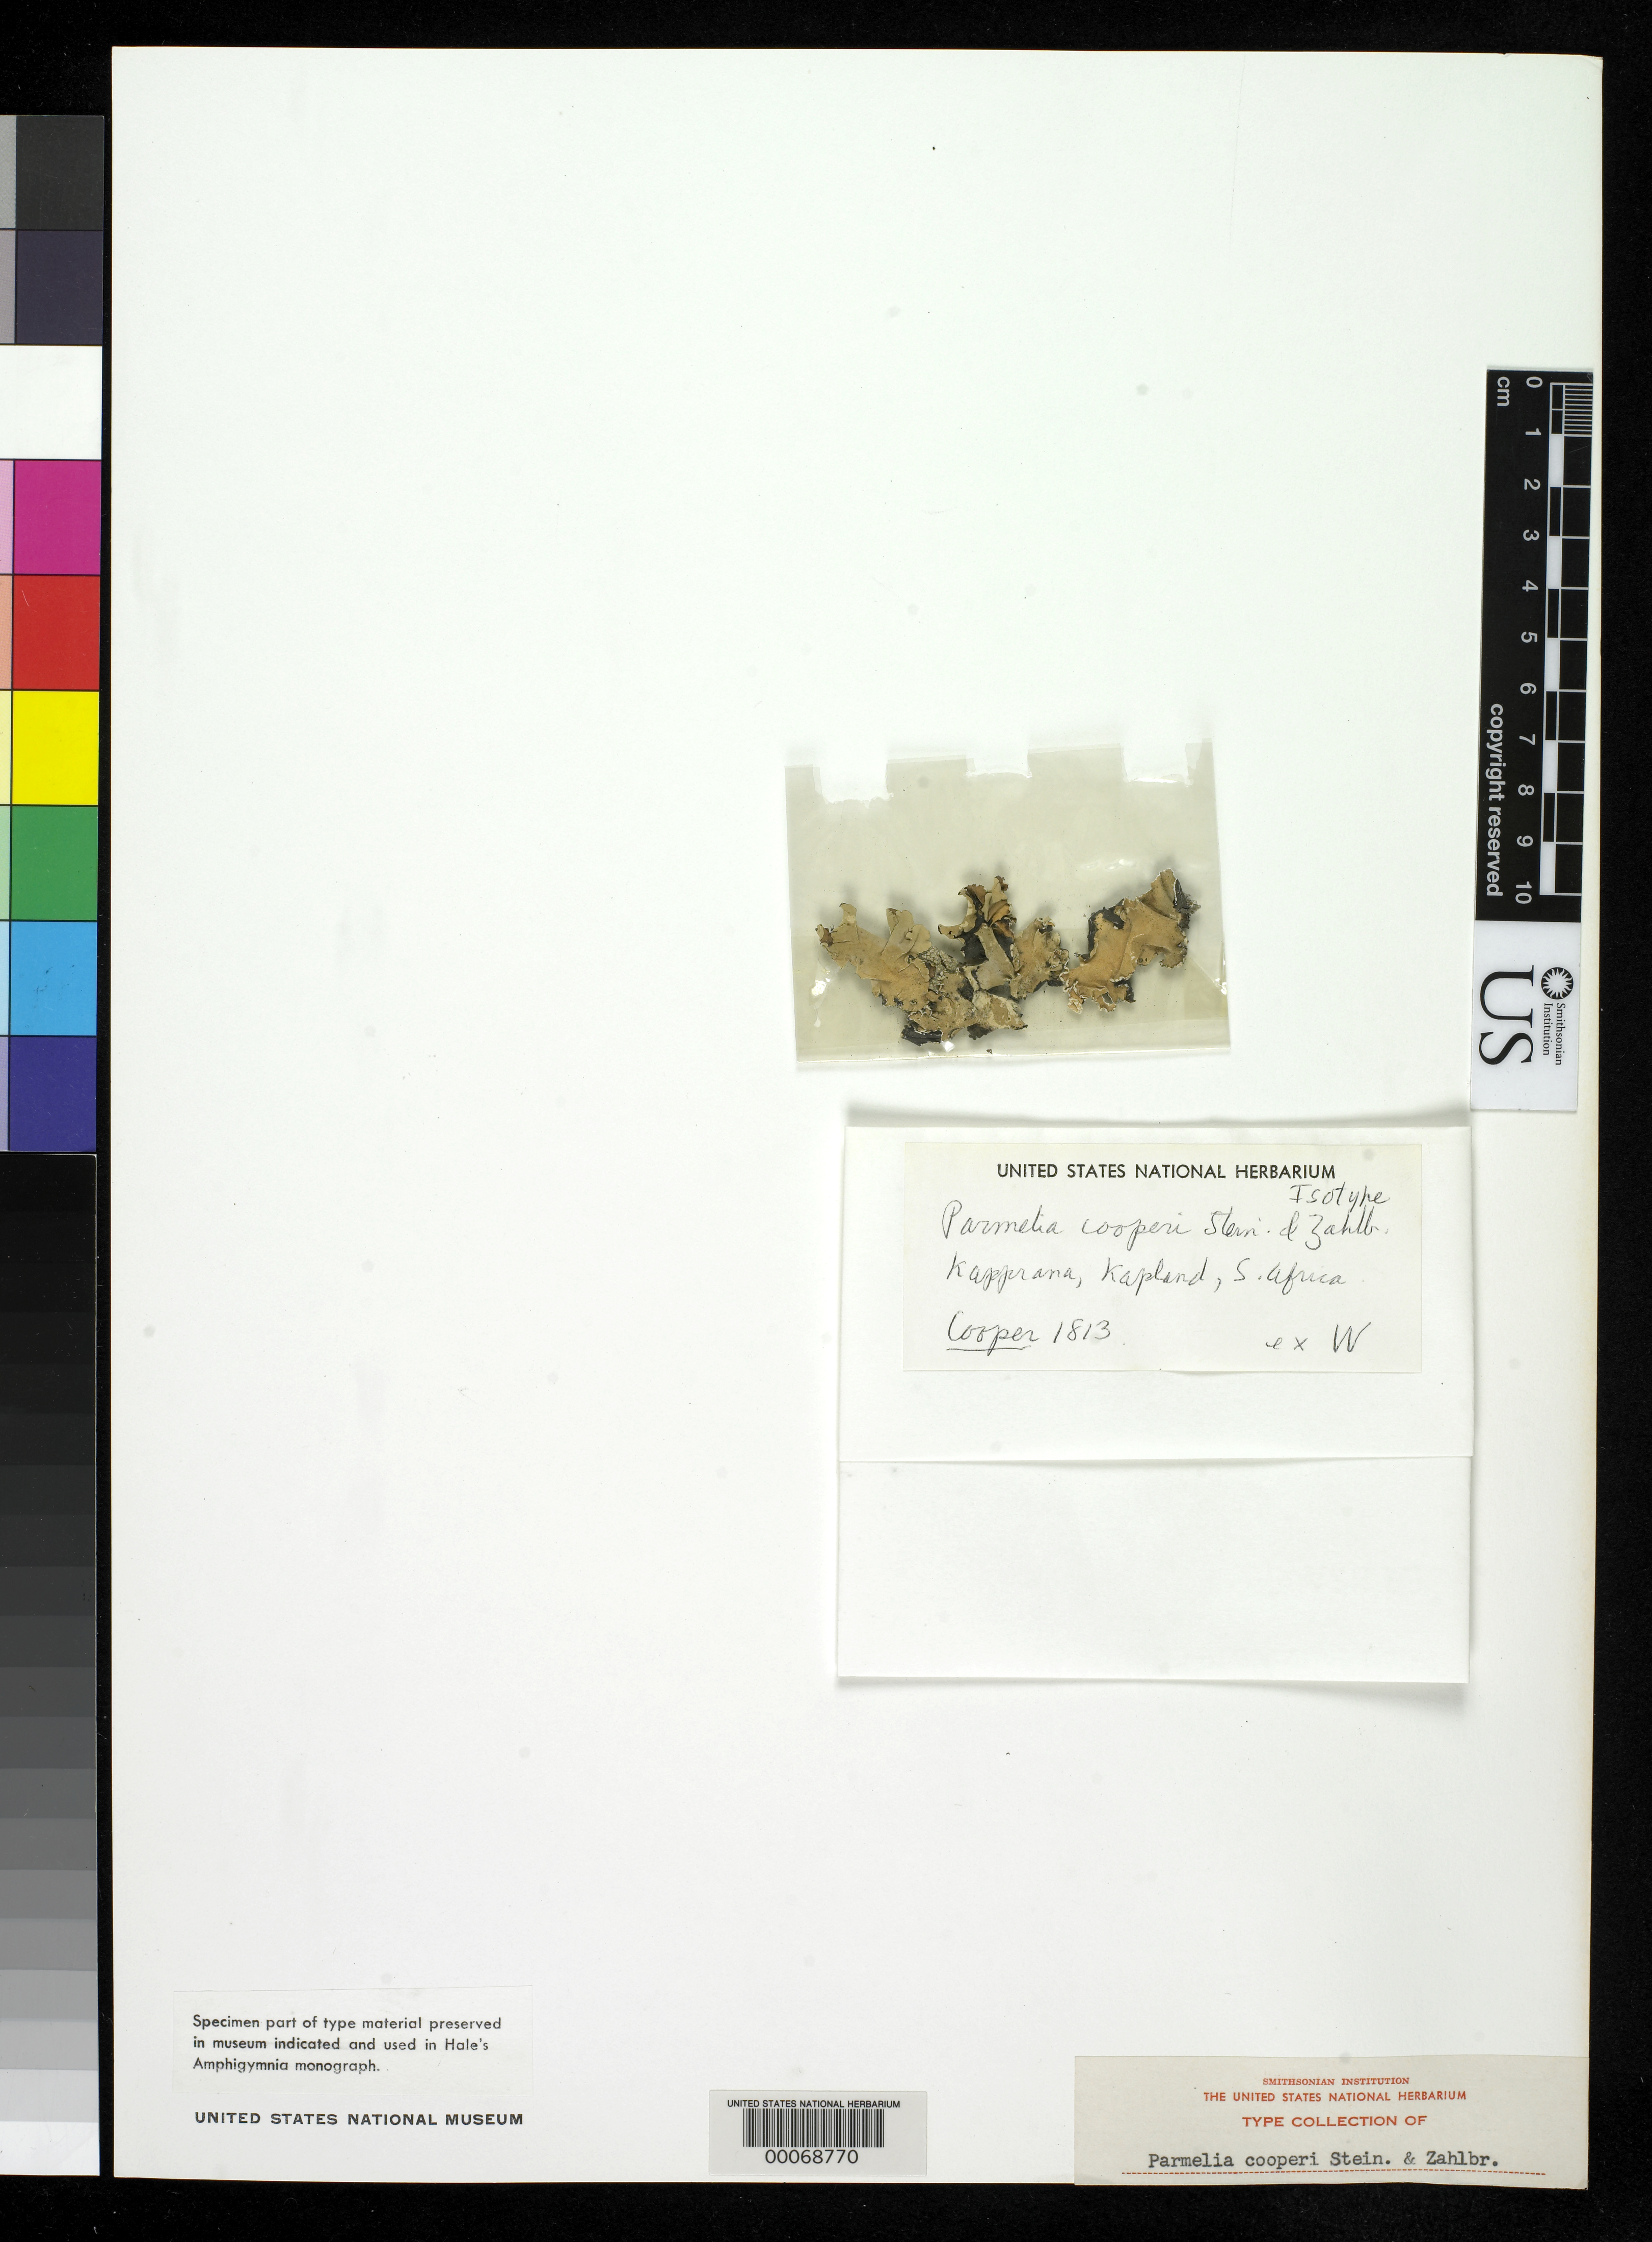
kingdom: Fungi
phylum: Ascomycota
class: Lecanoromycetes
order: Lecanorales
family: Parmeliaceae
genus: Parmelia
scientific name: Parmelia cooperi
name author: J. Steiner & Zahlbr. in Zahlbr.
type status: Isotype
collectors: -- Cooper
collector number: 1813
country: South Africa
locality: Kapprana, Kapland.